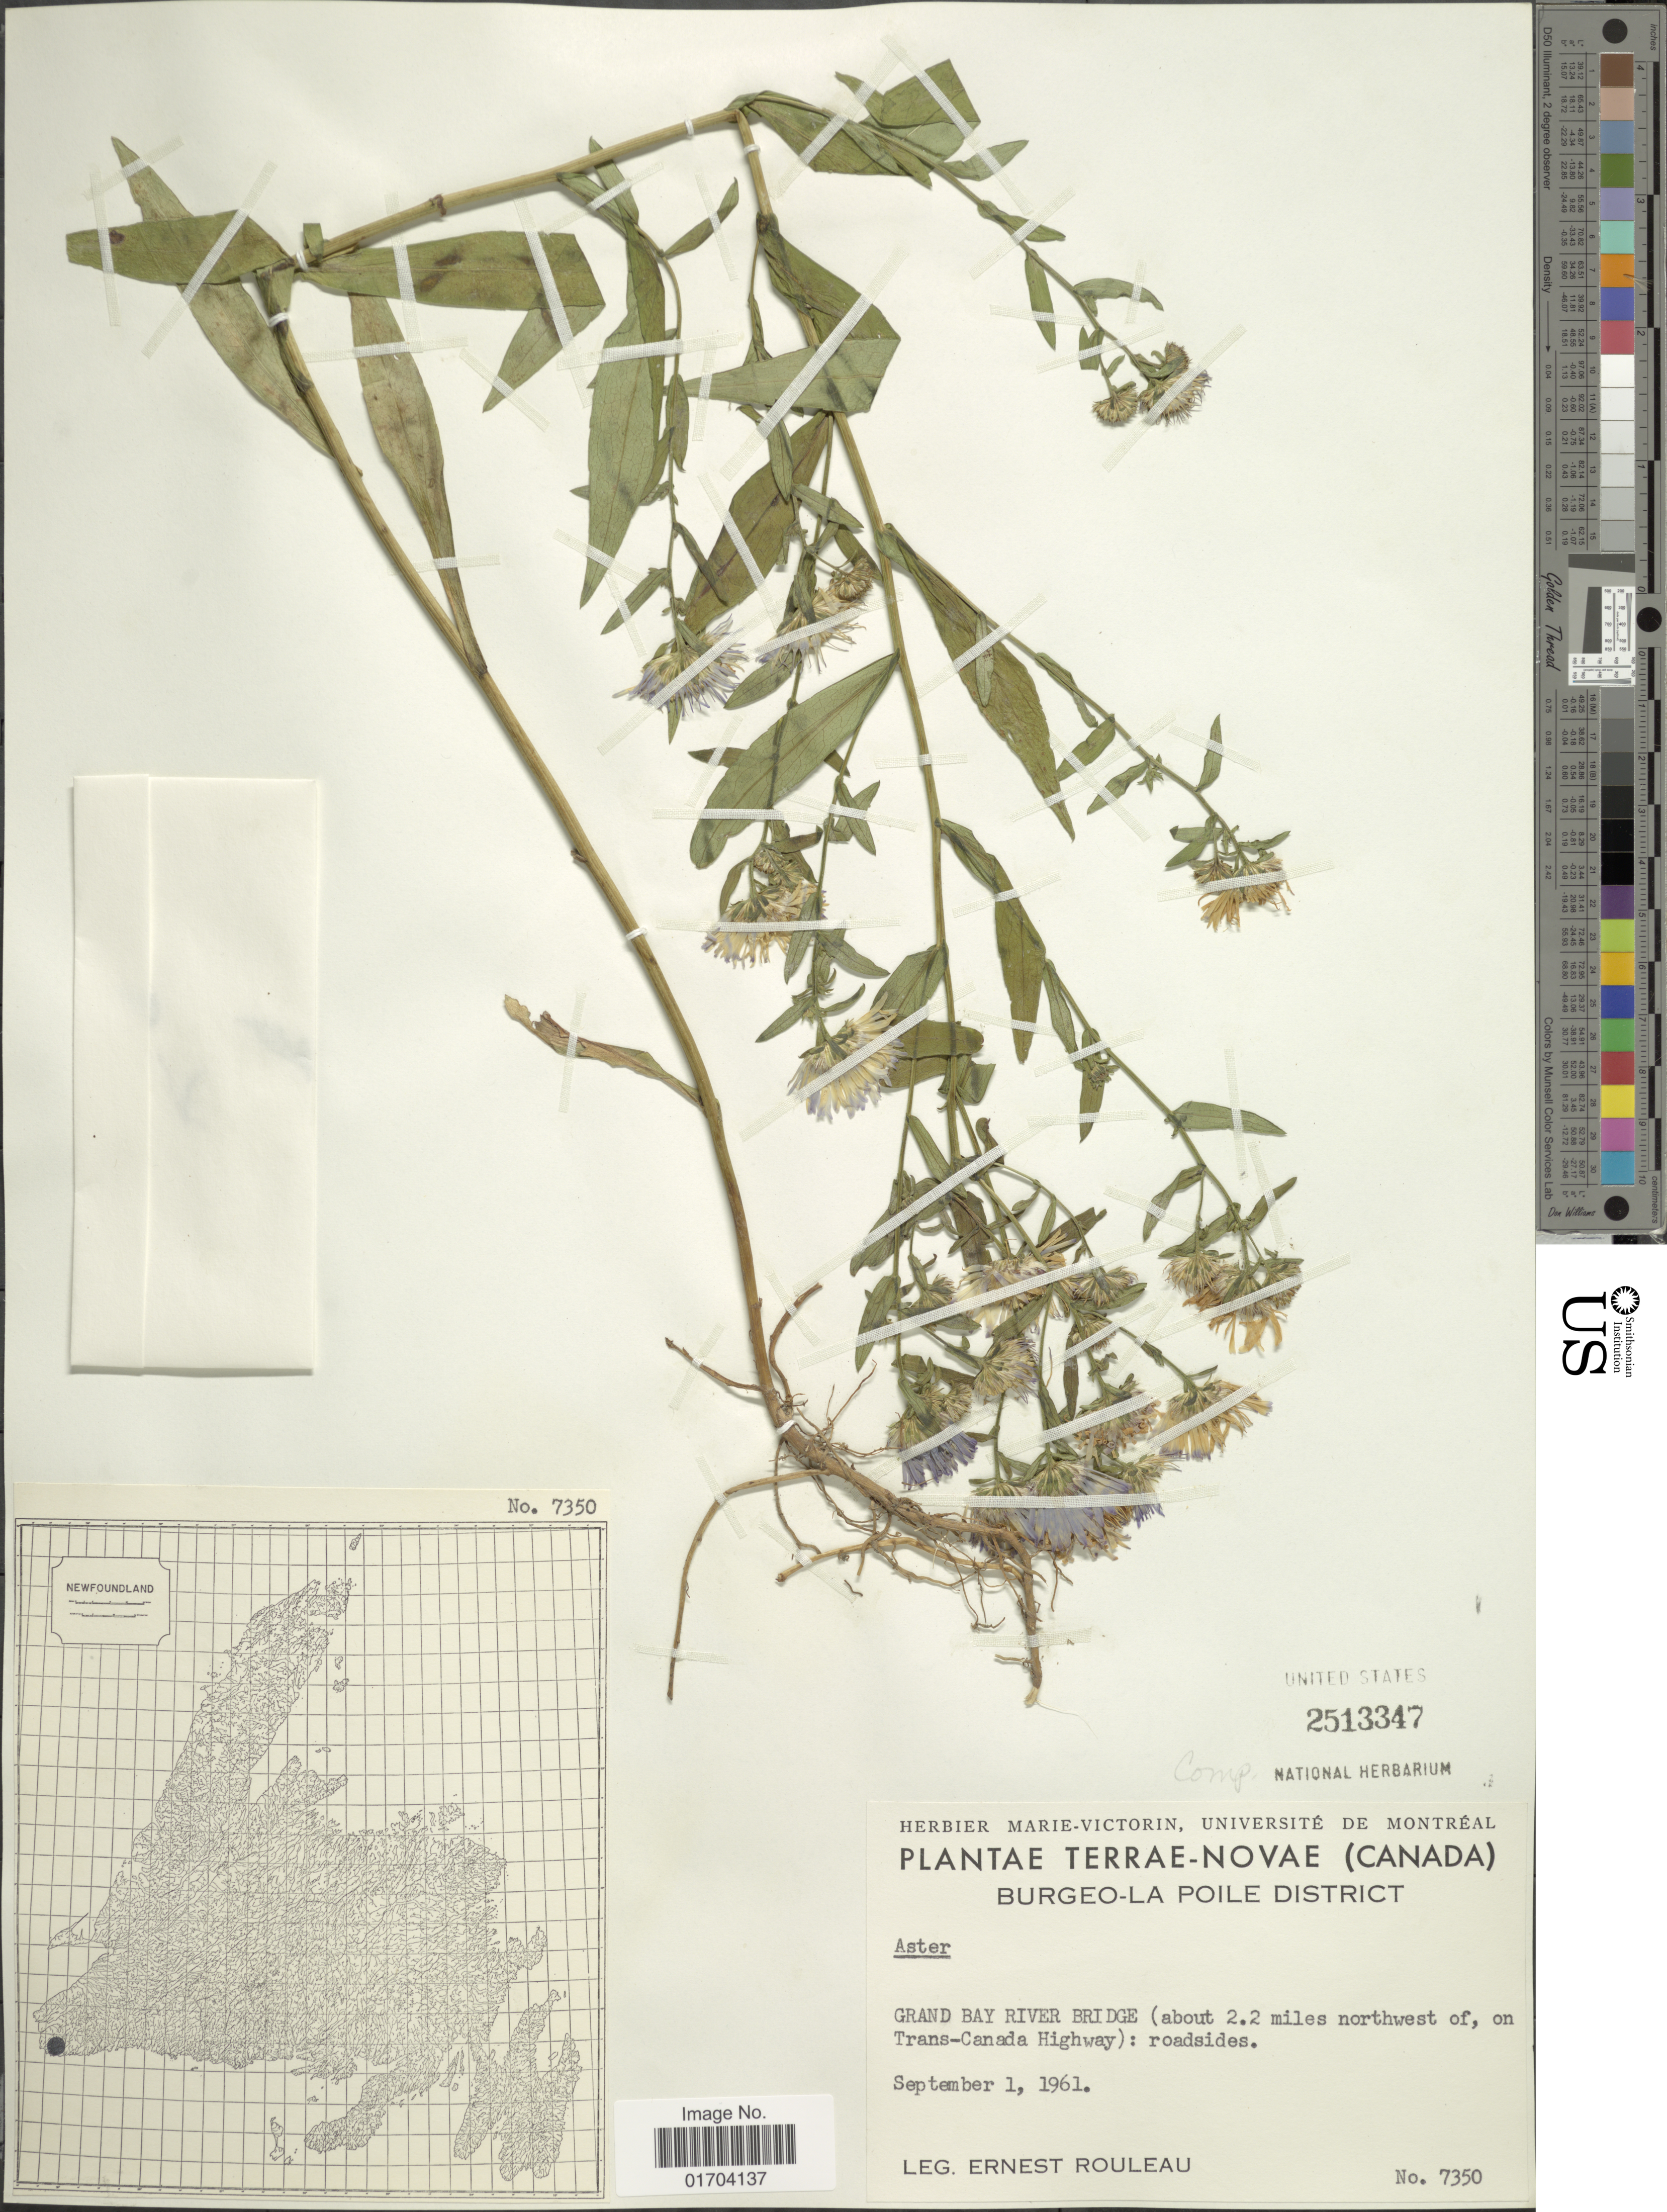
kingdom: Plantae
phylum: Tracheophyta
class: Magnoliopsida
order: Asterales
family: Asteraceae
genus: Symphyotrichum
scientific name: Symphyotrichum sp.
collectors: J. Rouleau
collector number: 7350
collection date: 1961-09-01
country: Canada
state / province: Newfoundland and Labrador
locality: Terrae-Novae Burgeo-La oile District, Grand Bay River Bridge (about 2.2 miles northwest of, on Trans-Canada Highway).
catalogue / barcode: US 2513347